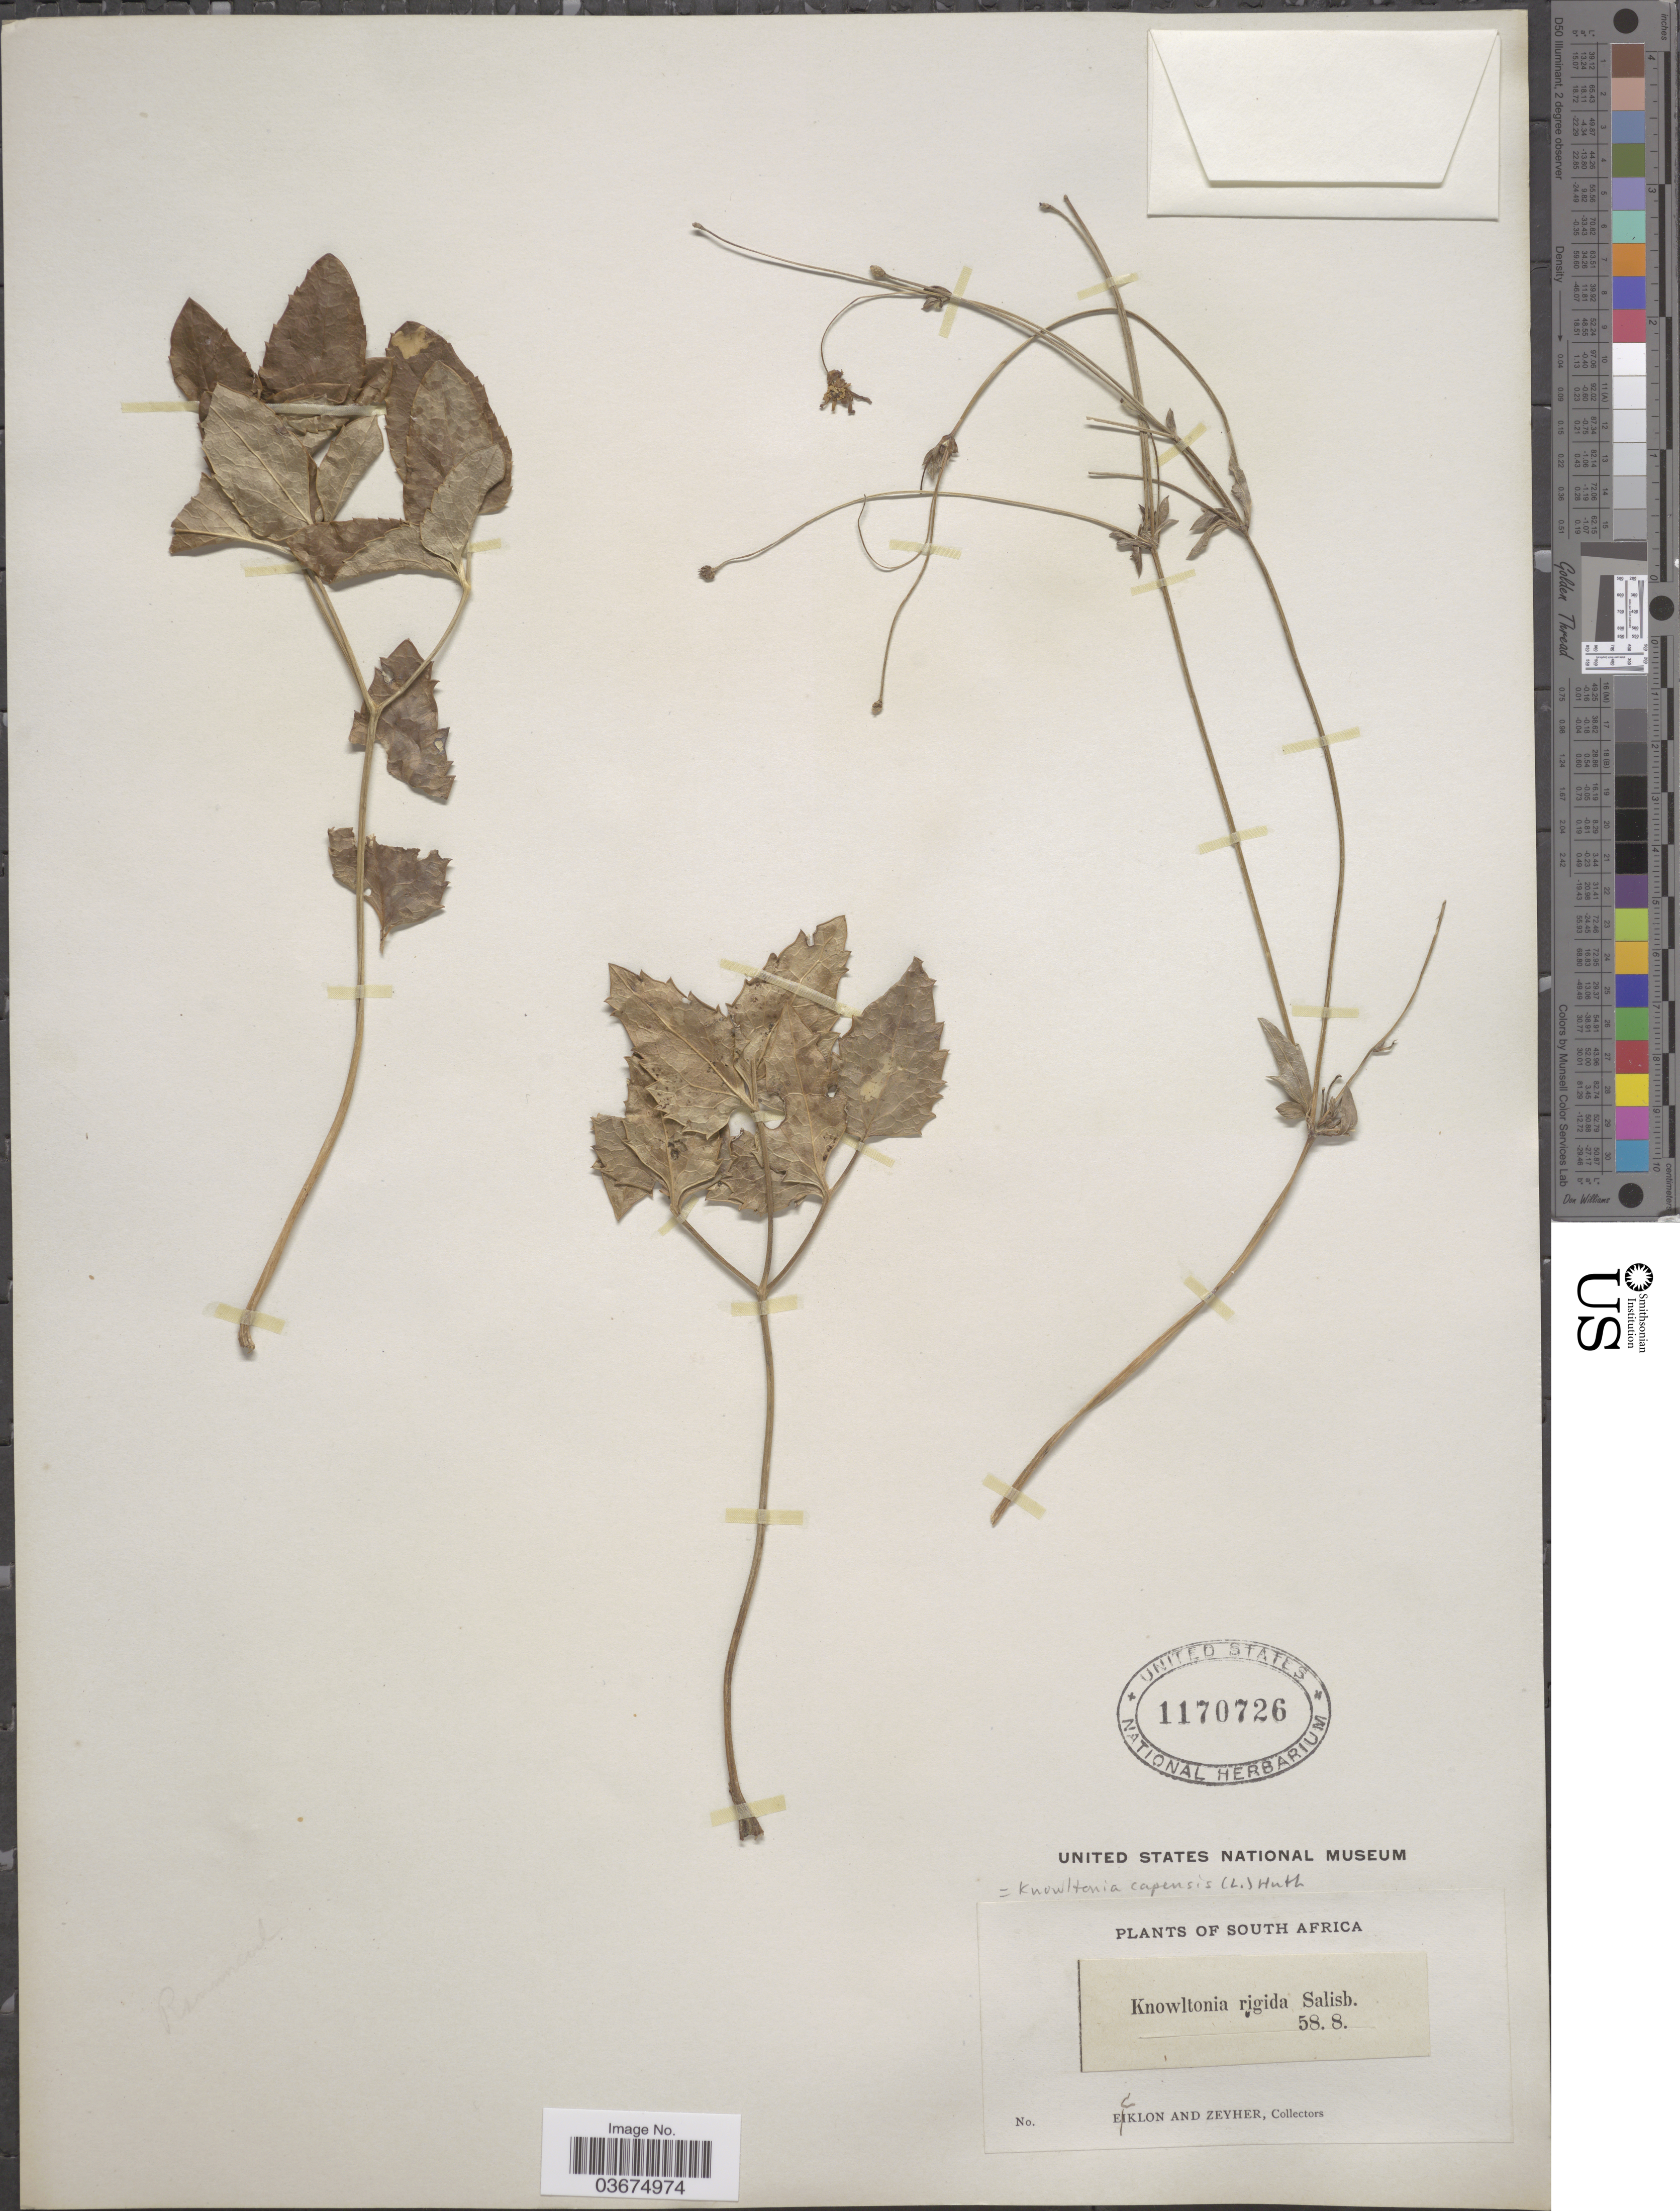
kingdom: Plantae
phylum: Tracheophyta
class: Magnoliopsida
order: Ranunculales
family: Ranunculaceae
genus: Knowltonia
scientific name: Knowltonia capensis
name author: Huth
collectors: -. Ecklon & -. Zeyher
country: South Africa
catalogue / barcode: US 1170726